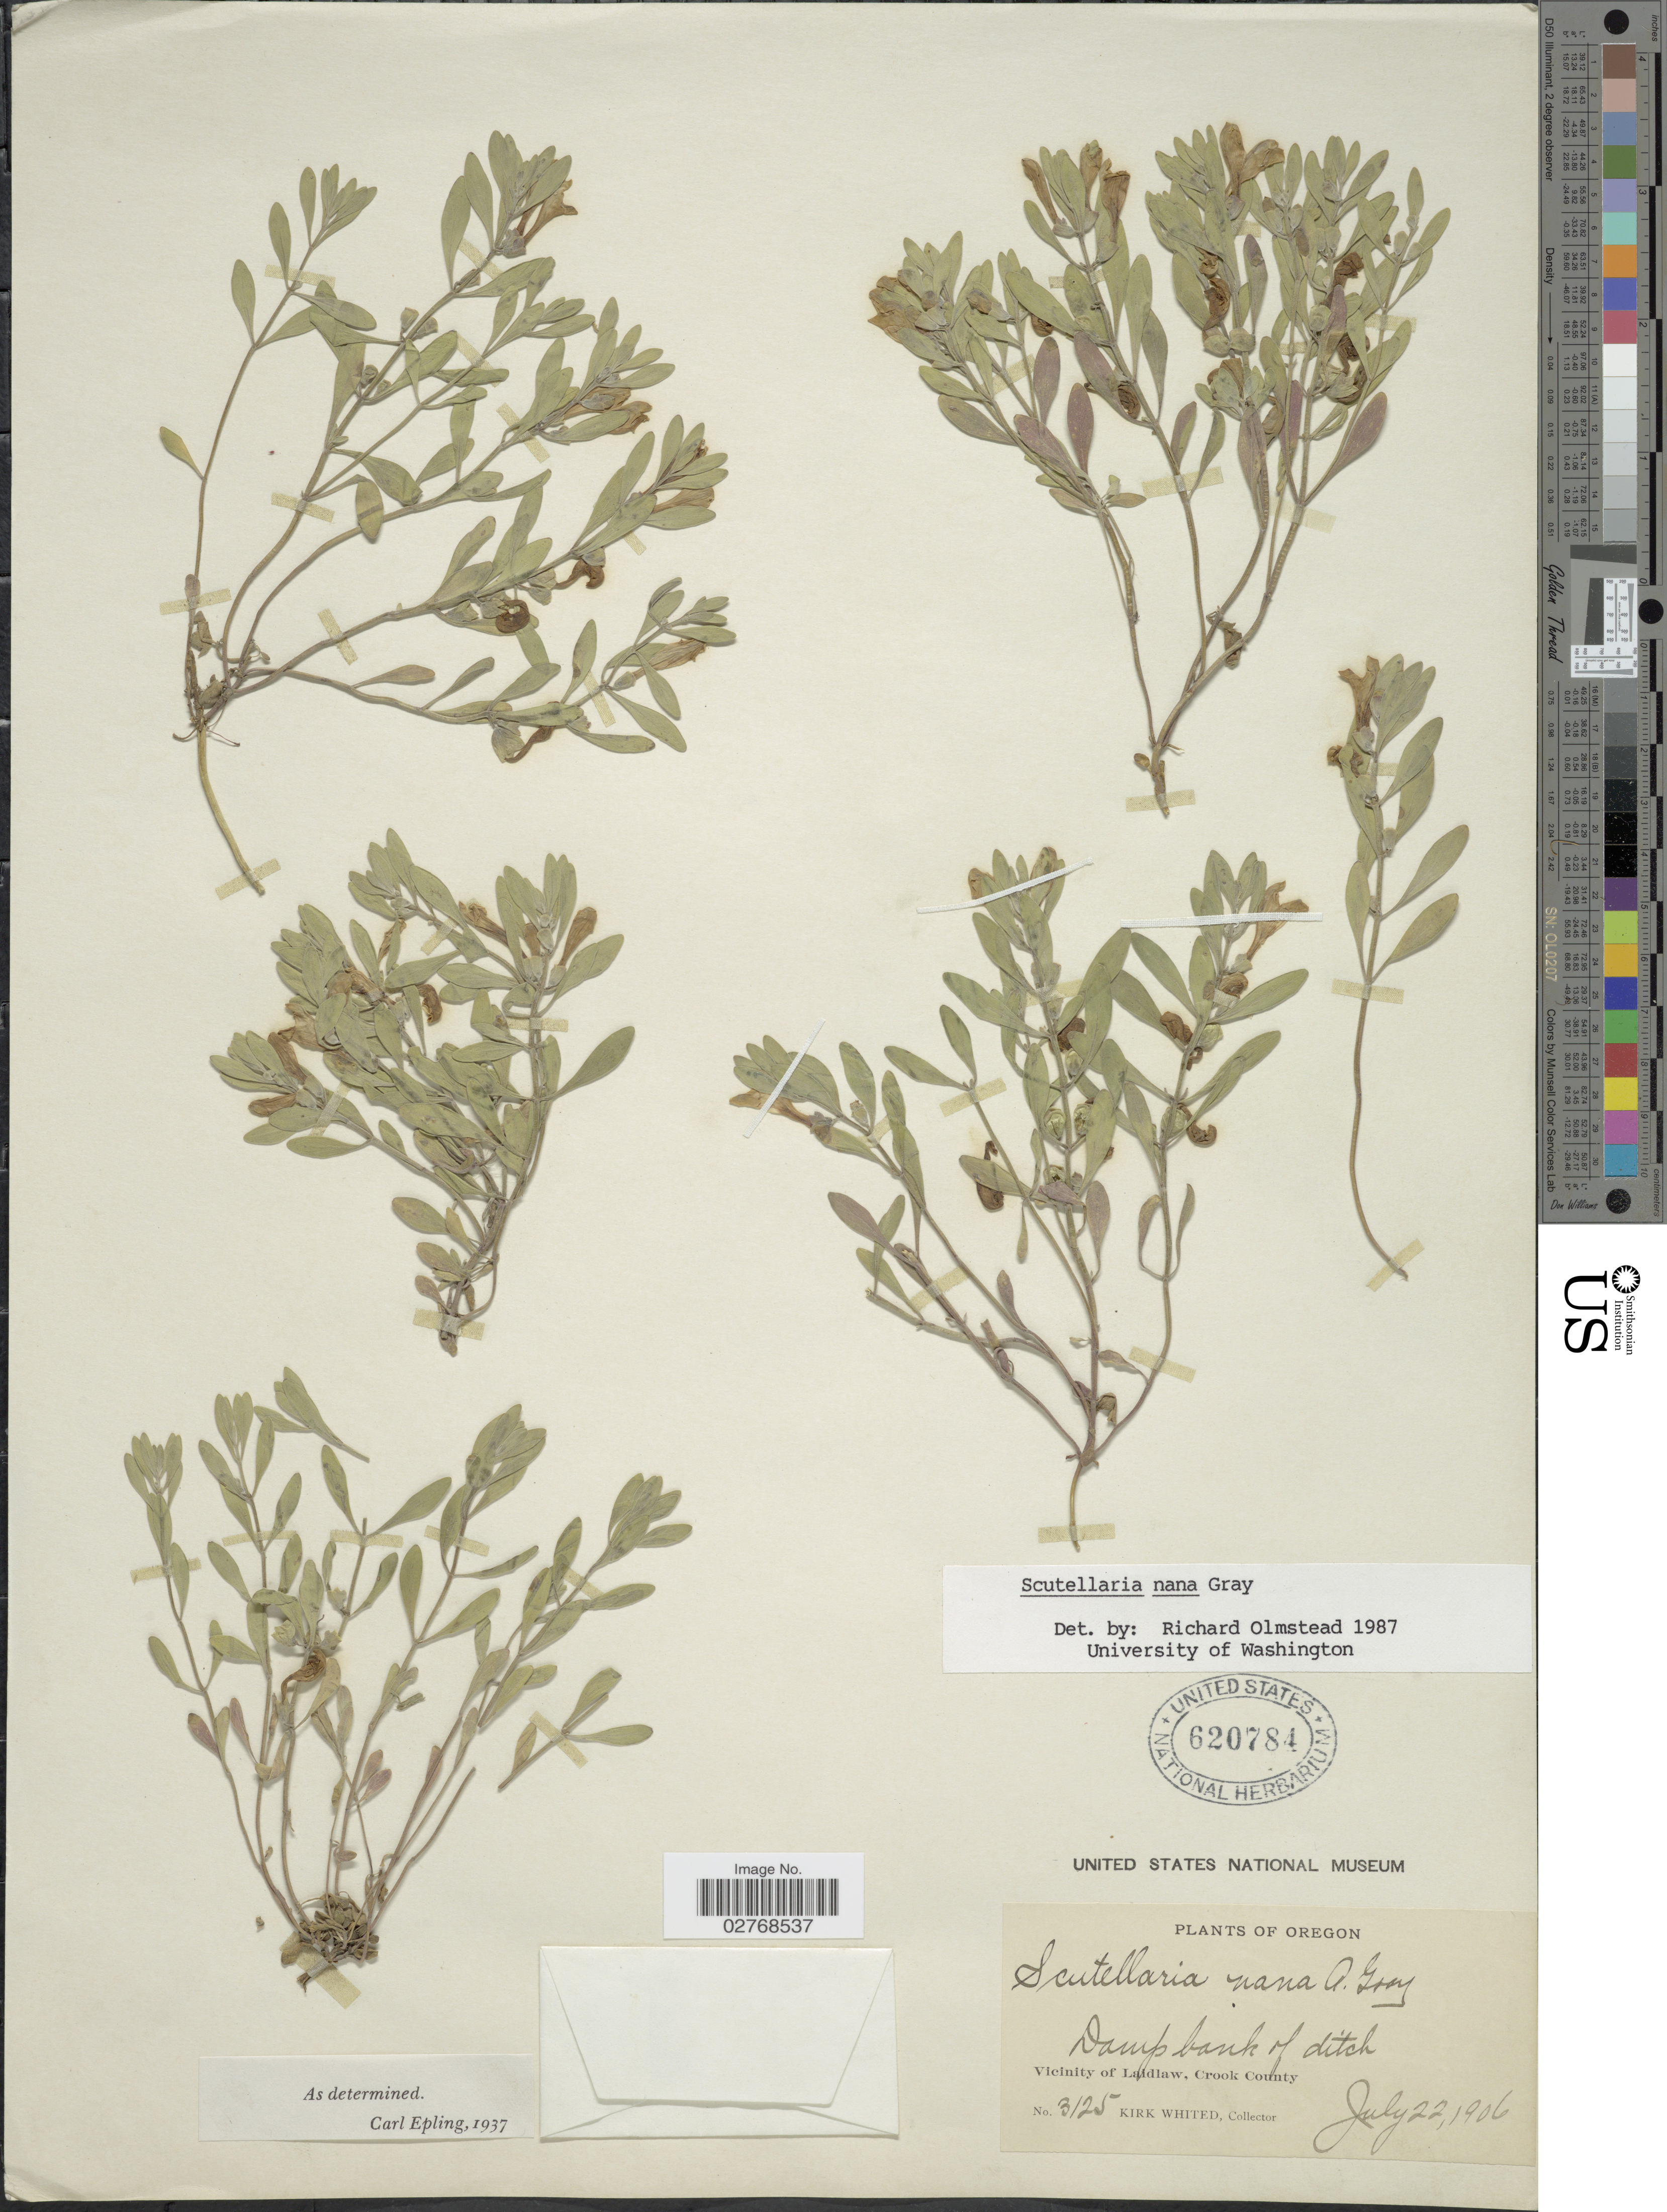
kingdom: Plantae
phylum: Tracheophyta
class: Magnoliopsida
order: Lamiales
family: Lamiaceae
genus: Scutellaria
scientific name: Scutellaria nana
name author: A. Gray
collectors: K. Whited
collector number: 3125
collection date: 1906-07-22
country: United States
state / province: Oregon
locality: Damp bank of ditch. Vicinity of Laidlaw, Crook County.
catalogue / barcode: US 620784